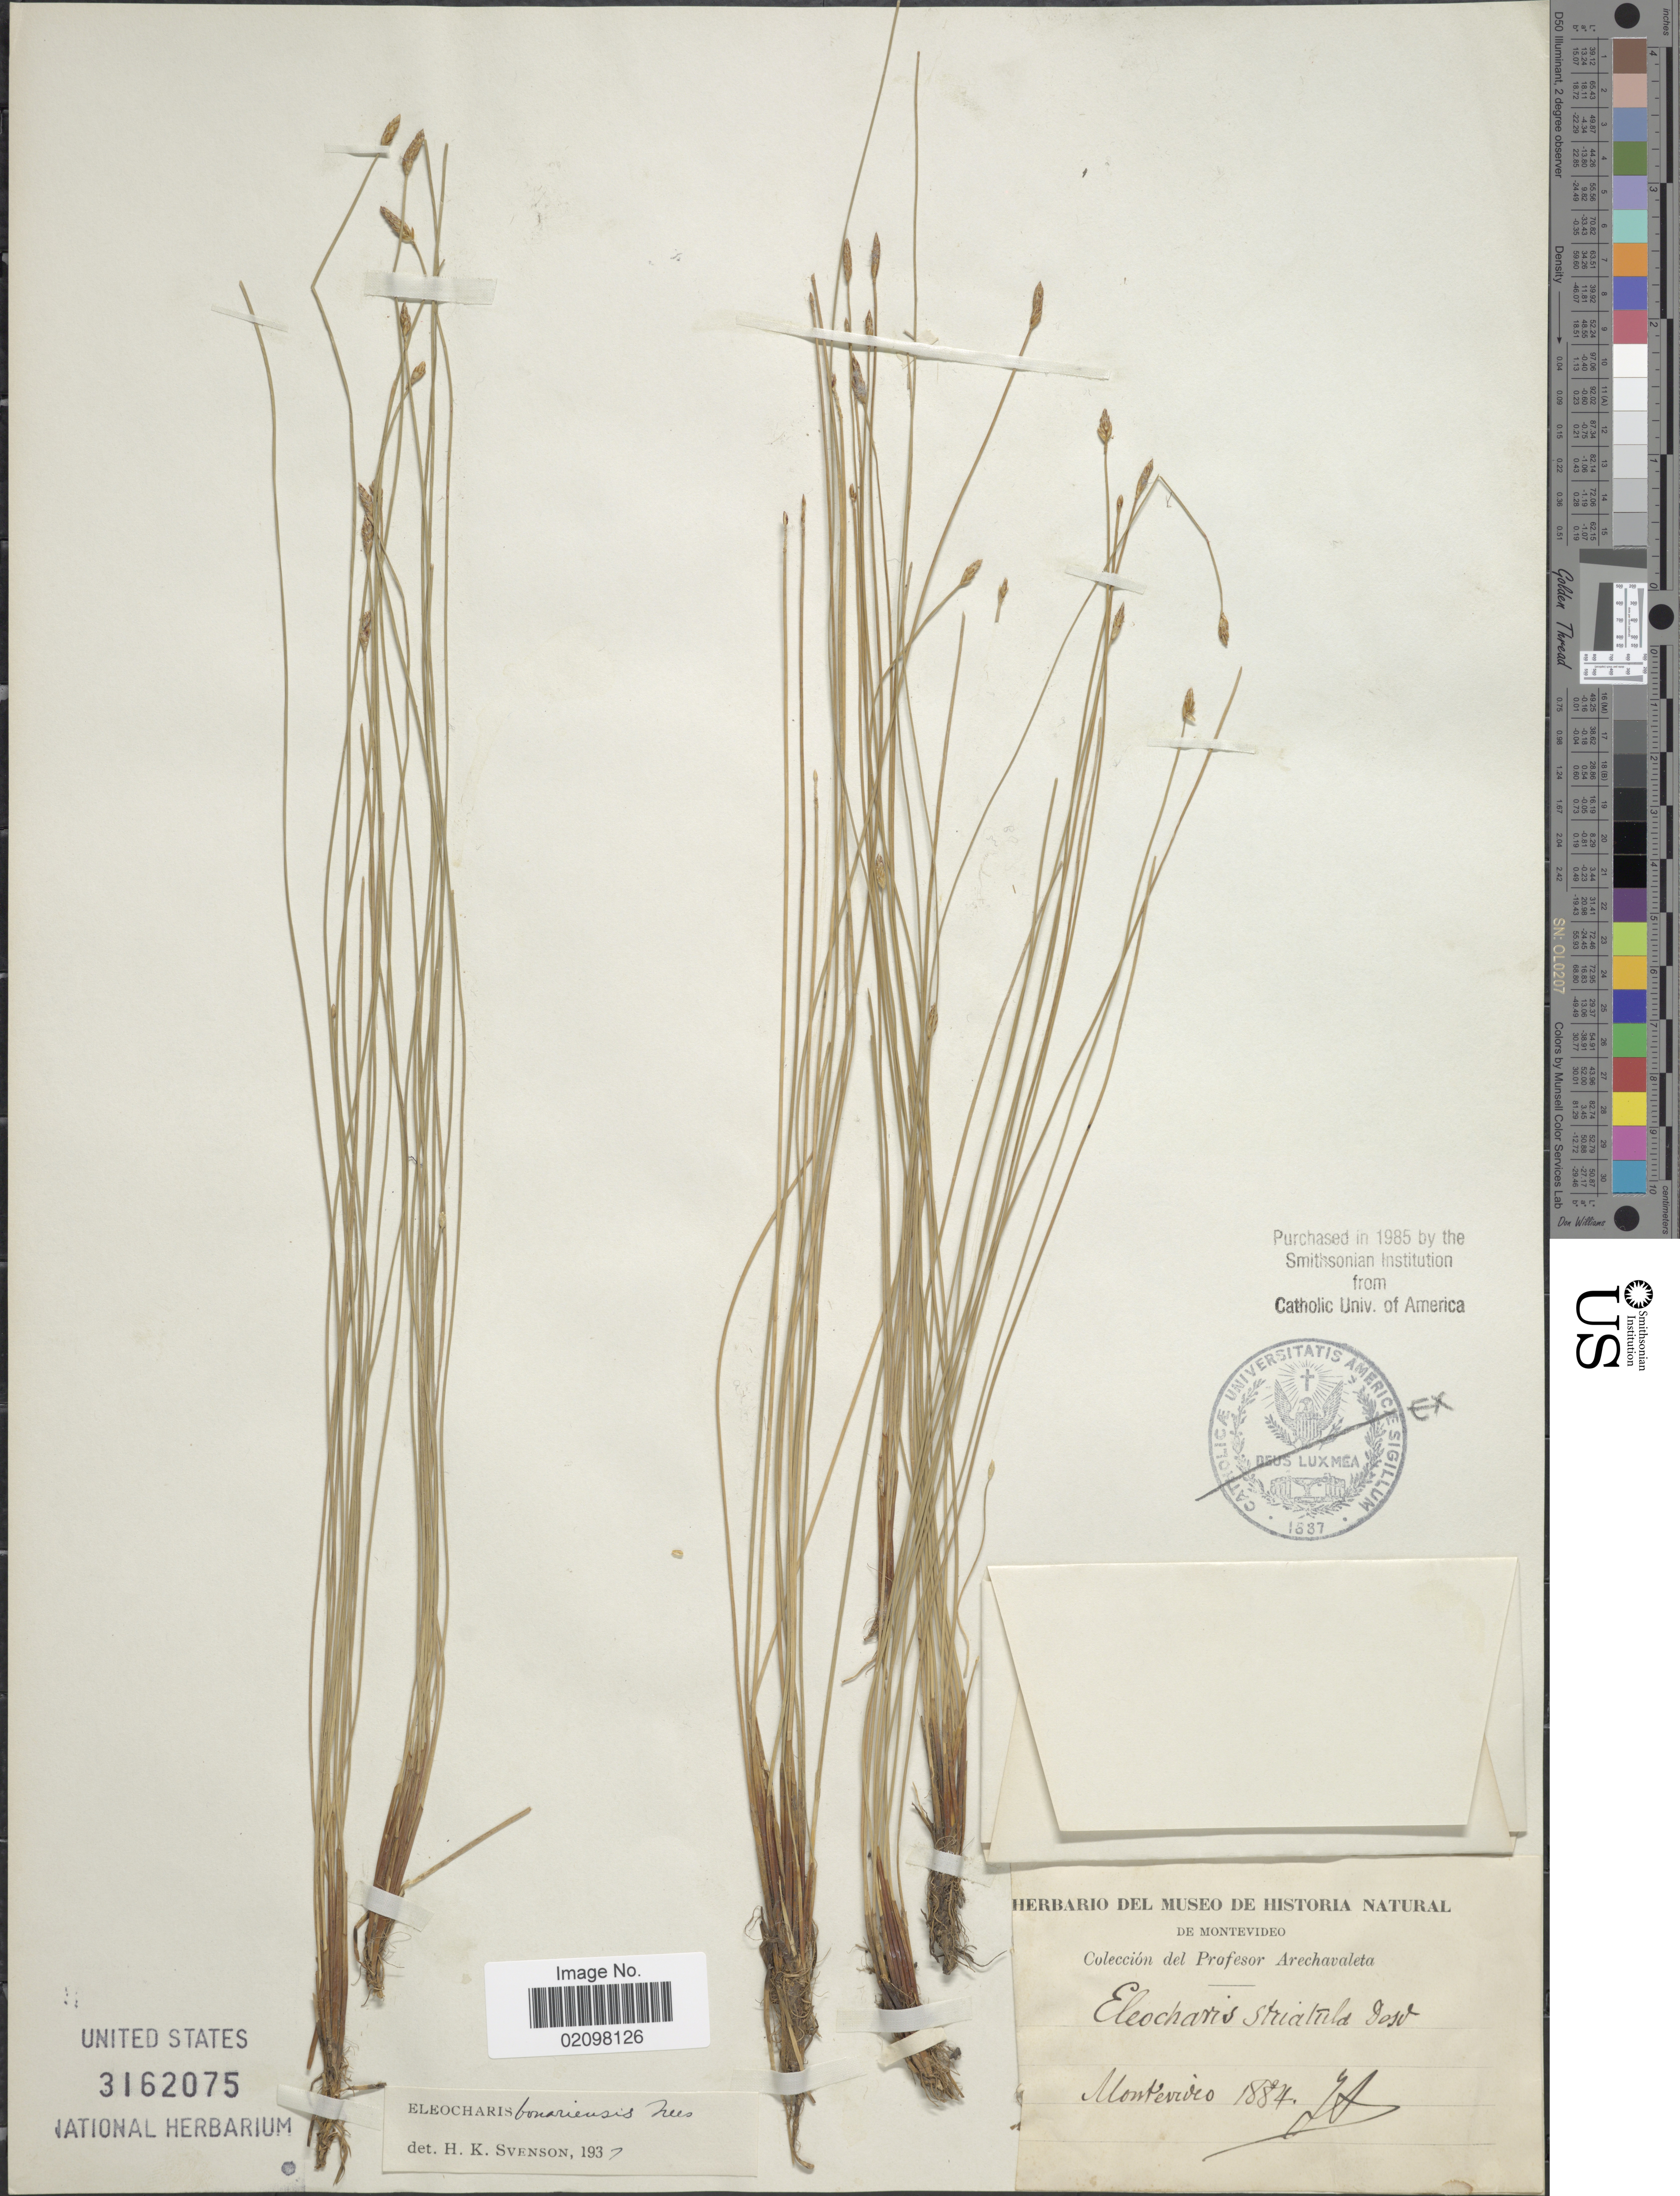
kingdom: Plantae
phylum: Tracheophyta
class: Liliopsida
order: Poales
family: Cyperaceae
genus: Eleocharis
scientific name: Eleocharis bonariensis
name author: Nees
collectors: J. Arechavaleta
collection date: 1884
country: Uruguay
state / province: Montevideo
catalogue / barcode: US 3162075